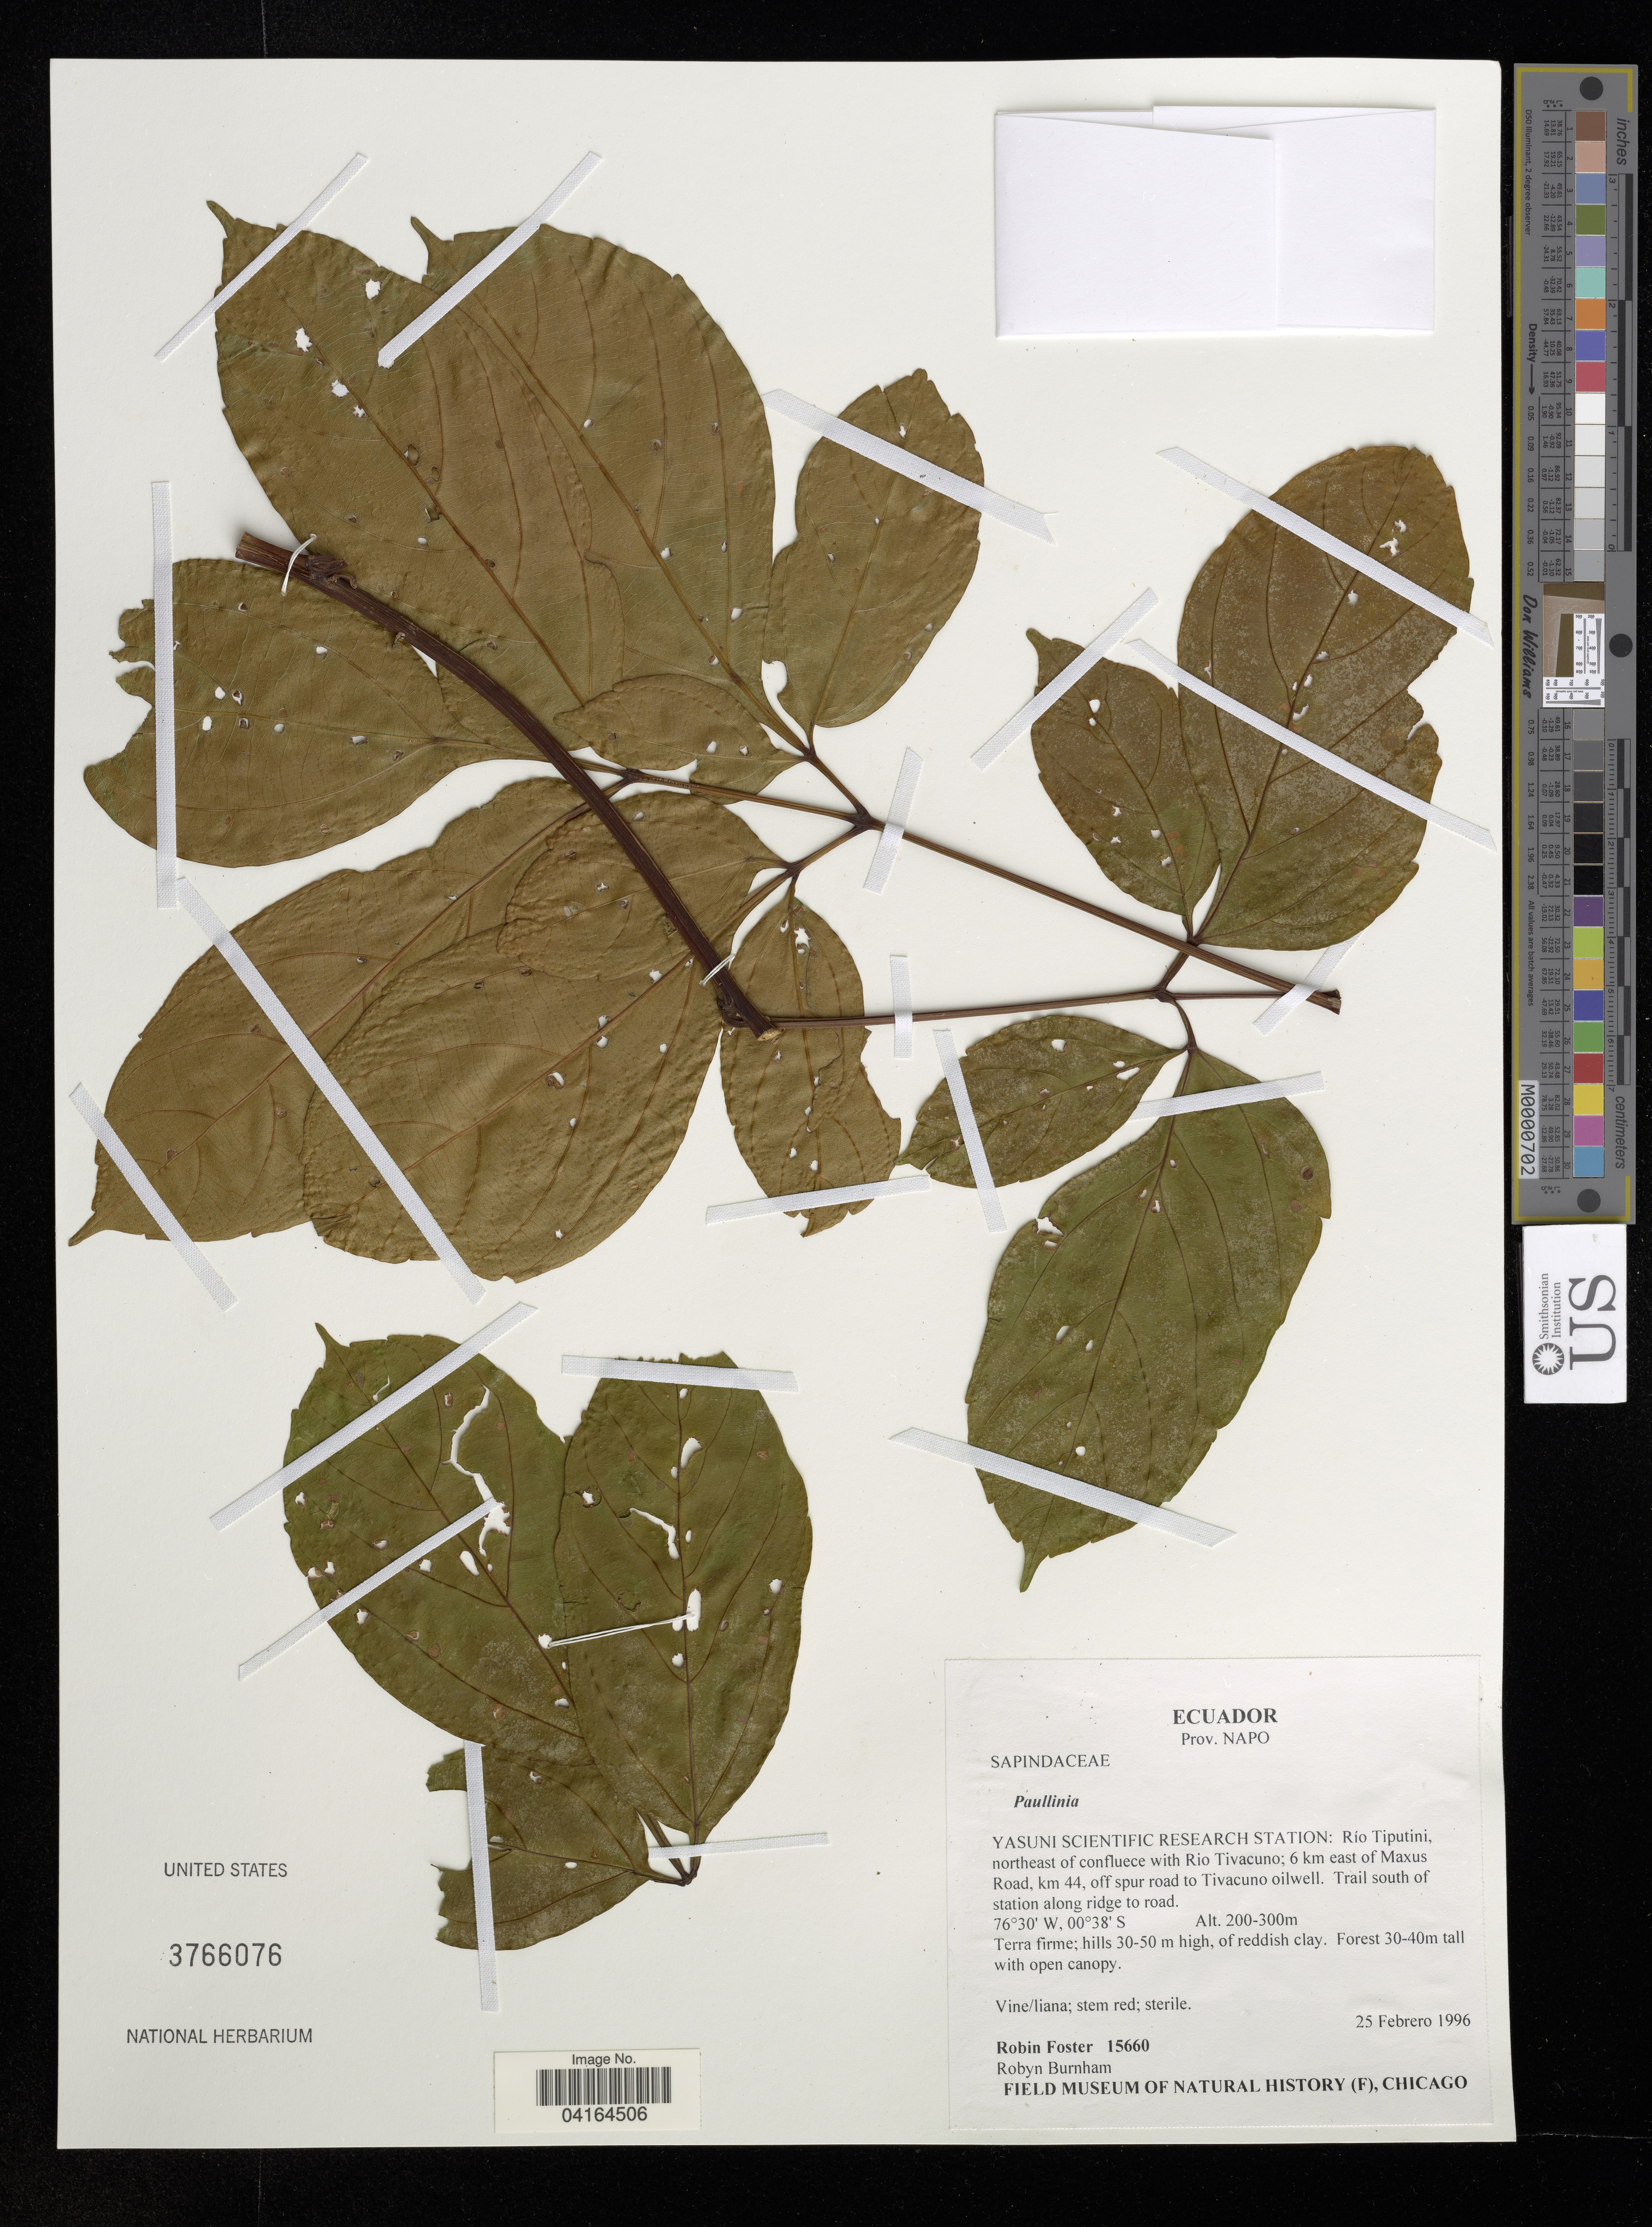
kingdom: Plantae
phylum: Tracheophyta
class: Magnoliopsida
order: Sapindales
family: Sapindaceae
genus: Paullinia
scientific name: Paullinia sp.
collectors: R. B. Foster & R. Burnham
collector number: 15660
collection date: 1996-02-25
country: Ecuador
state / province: Napo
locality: Yasuni Scientific Research Station: Río Tiputini, northeast of confluece with Rio Tivacuno; 6 km east of Maxus Road, km 44, off spur road to Tivacuno oilwell. Trail south of station along ridge to road.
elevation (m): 200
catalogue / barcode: US 3766076